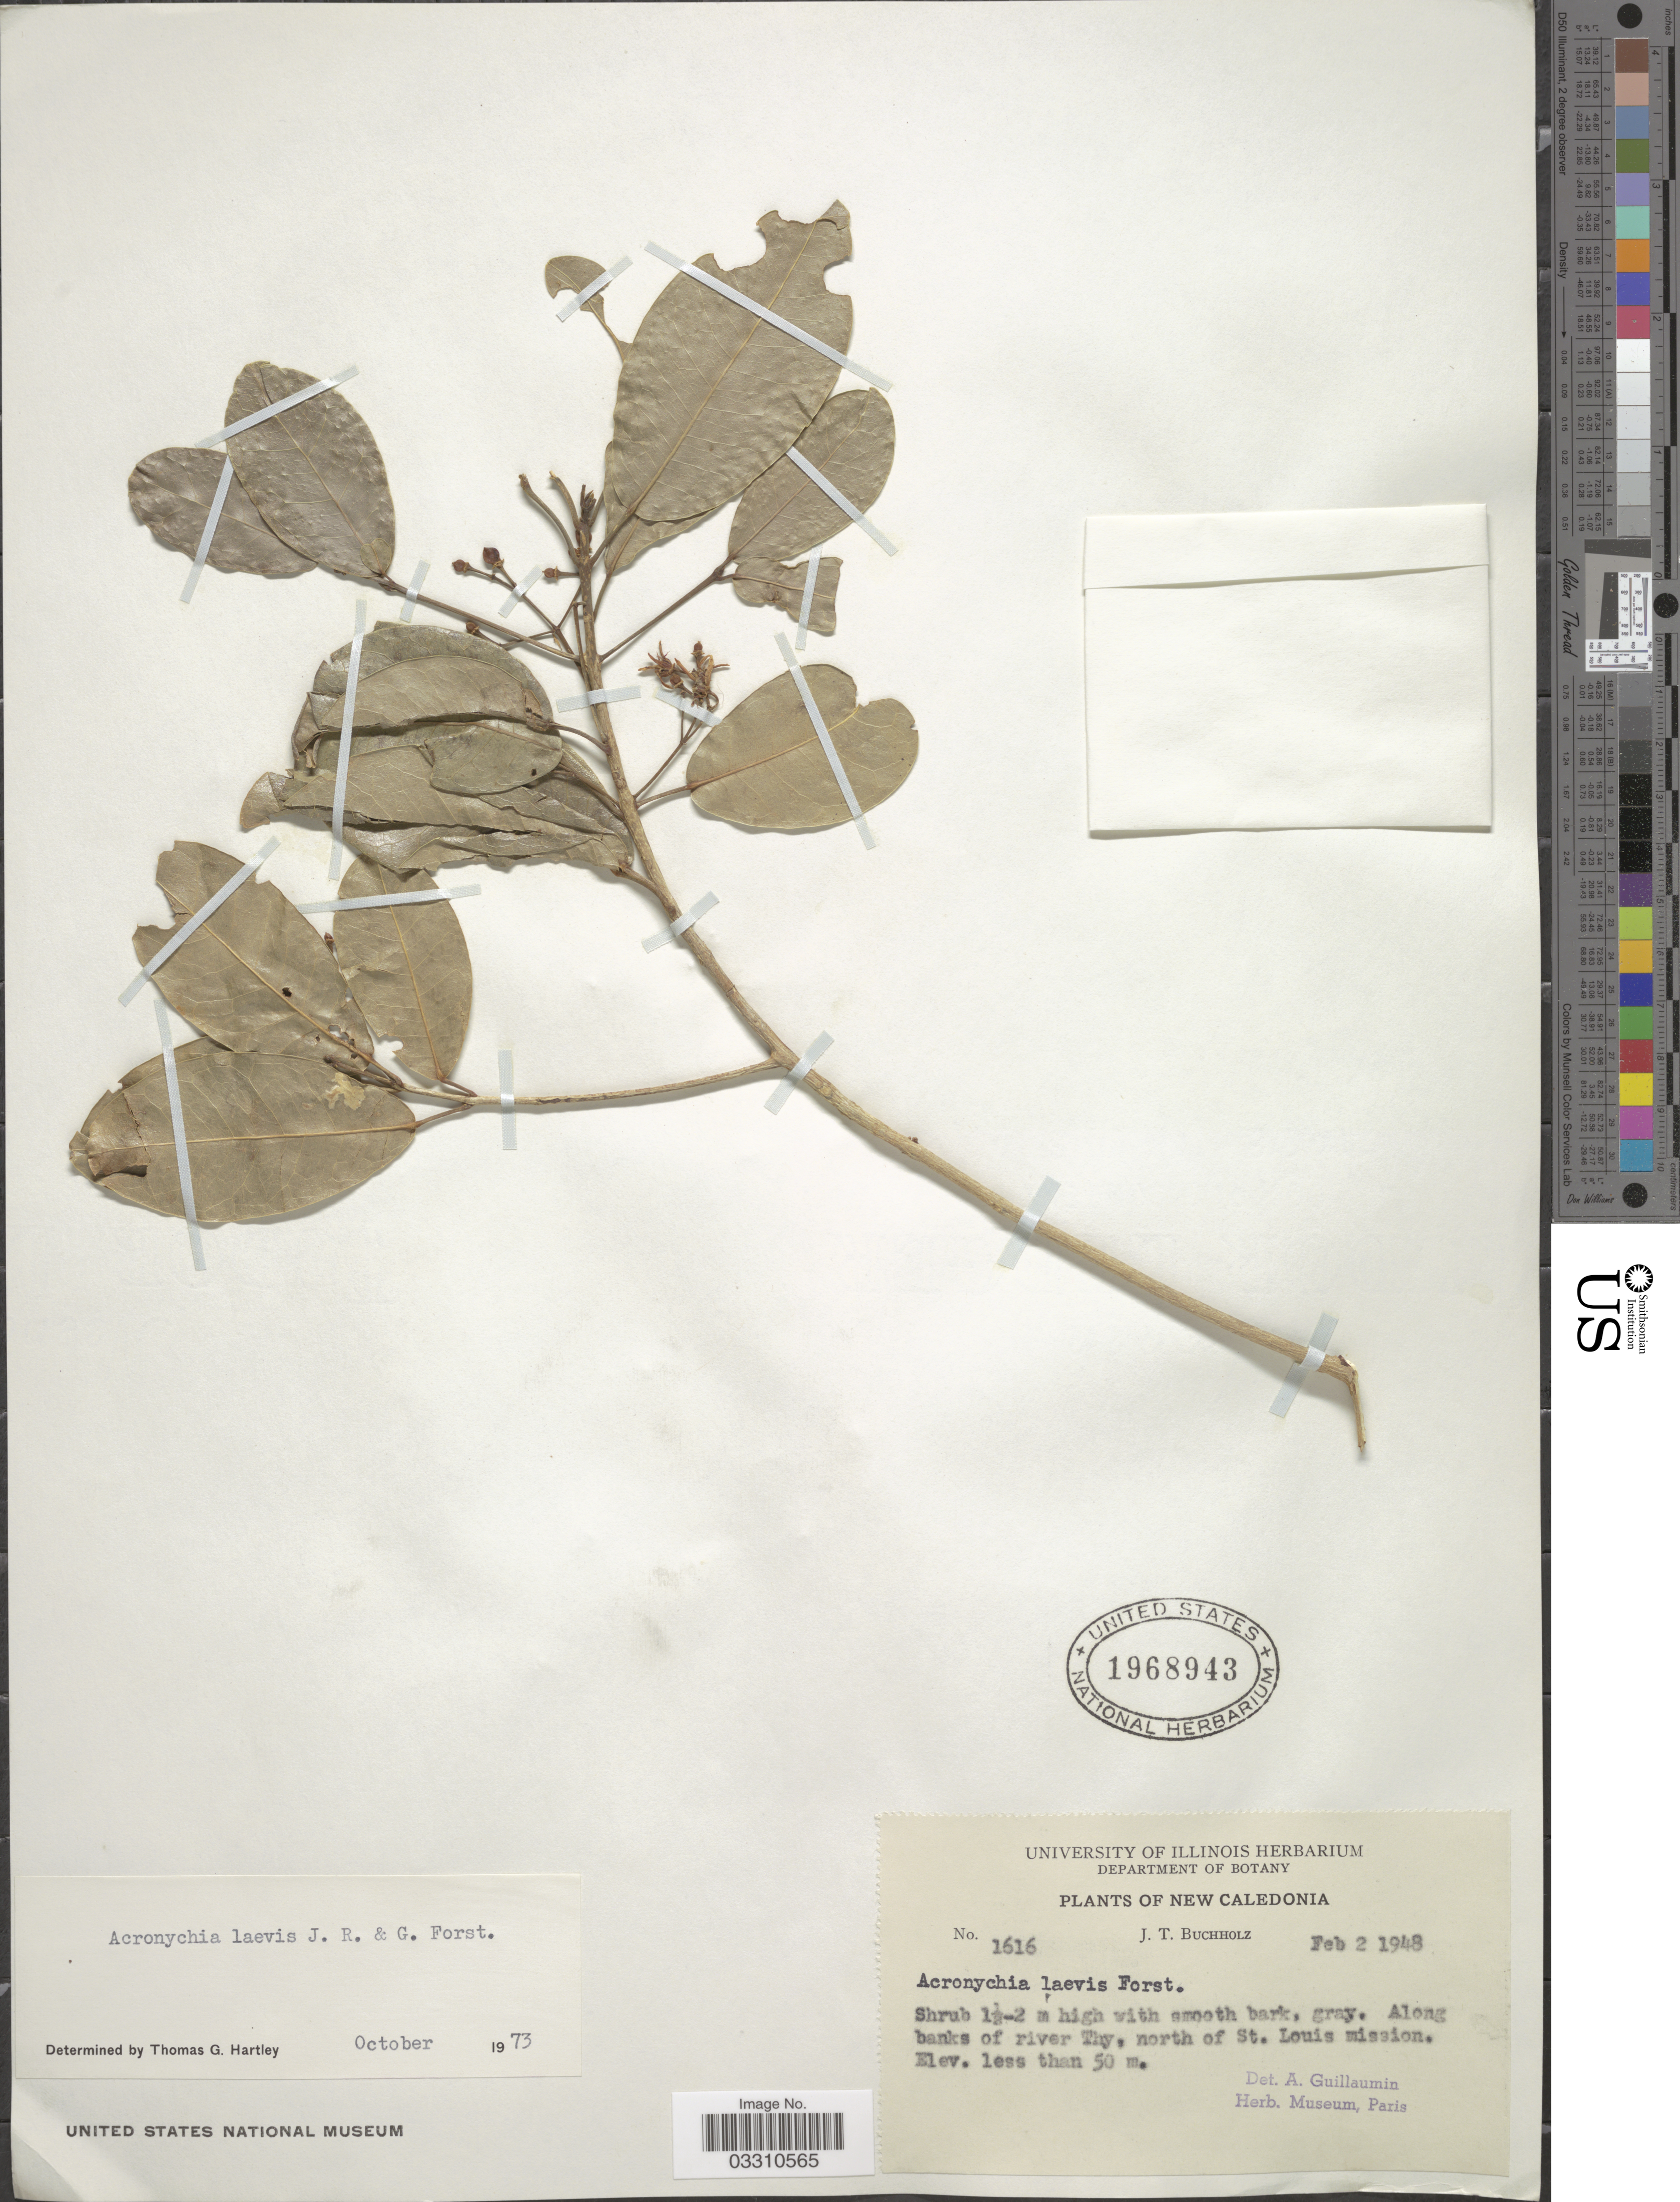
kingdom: Plantae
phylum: Tracheophyta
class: Magnoliopsida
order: Sapindales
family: Rutaceae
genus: Acronychia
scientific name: Acronychia laevis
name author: J.R. Forst. & G. Forst.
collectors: J. T. Buchholz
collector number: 1616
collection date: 1948-02-02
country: New Caledonia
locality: Along banks of river Thy, north of St. Louis mission.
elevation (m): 50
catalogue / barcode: US 1968943